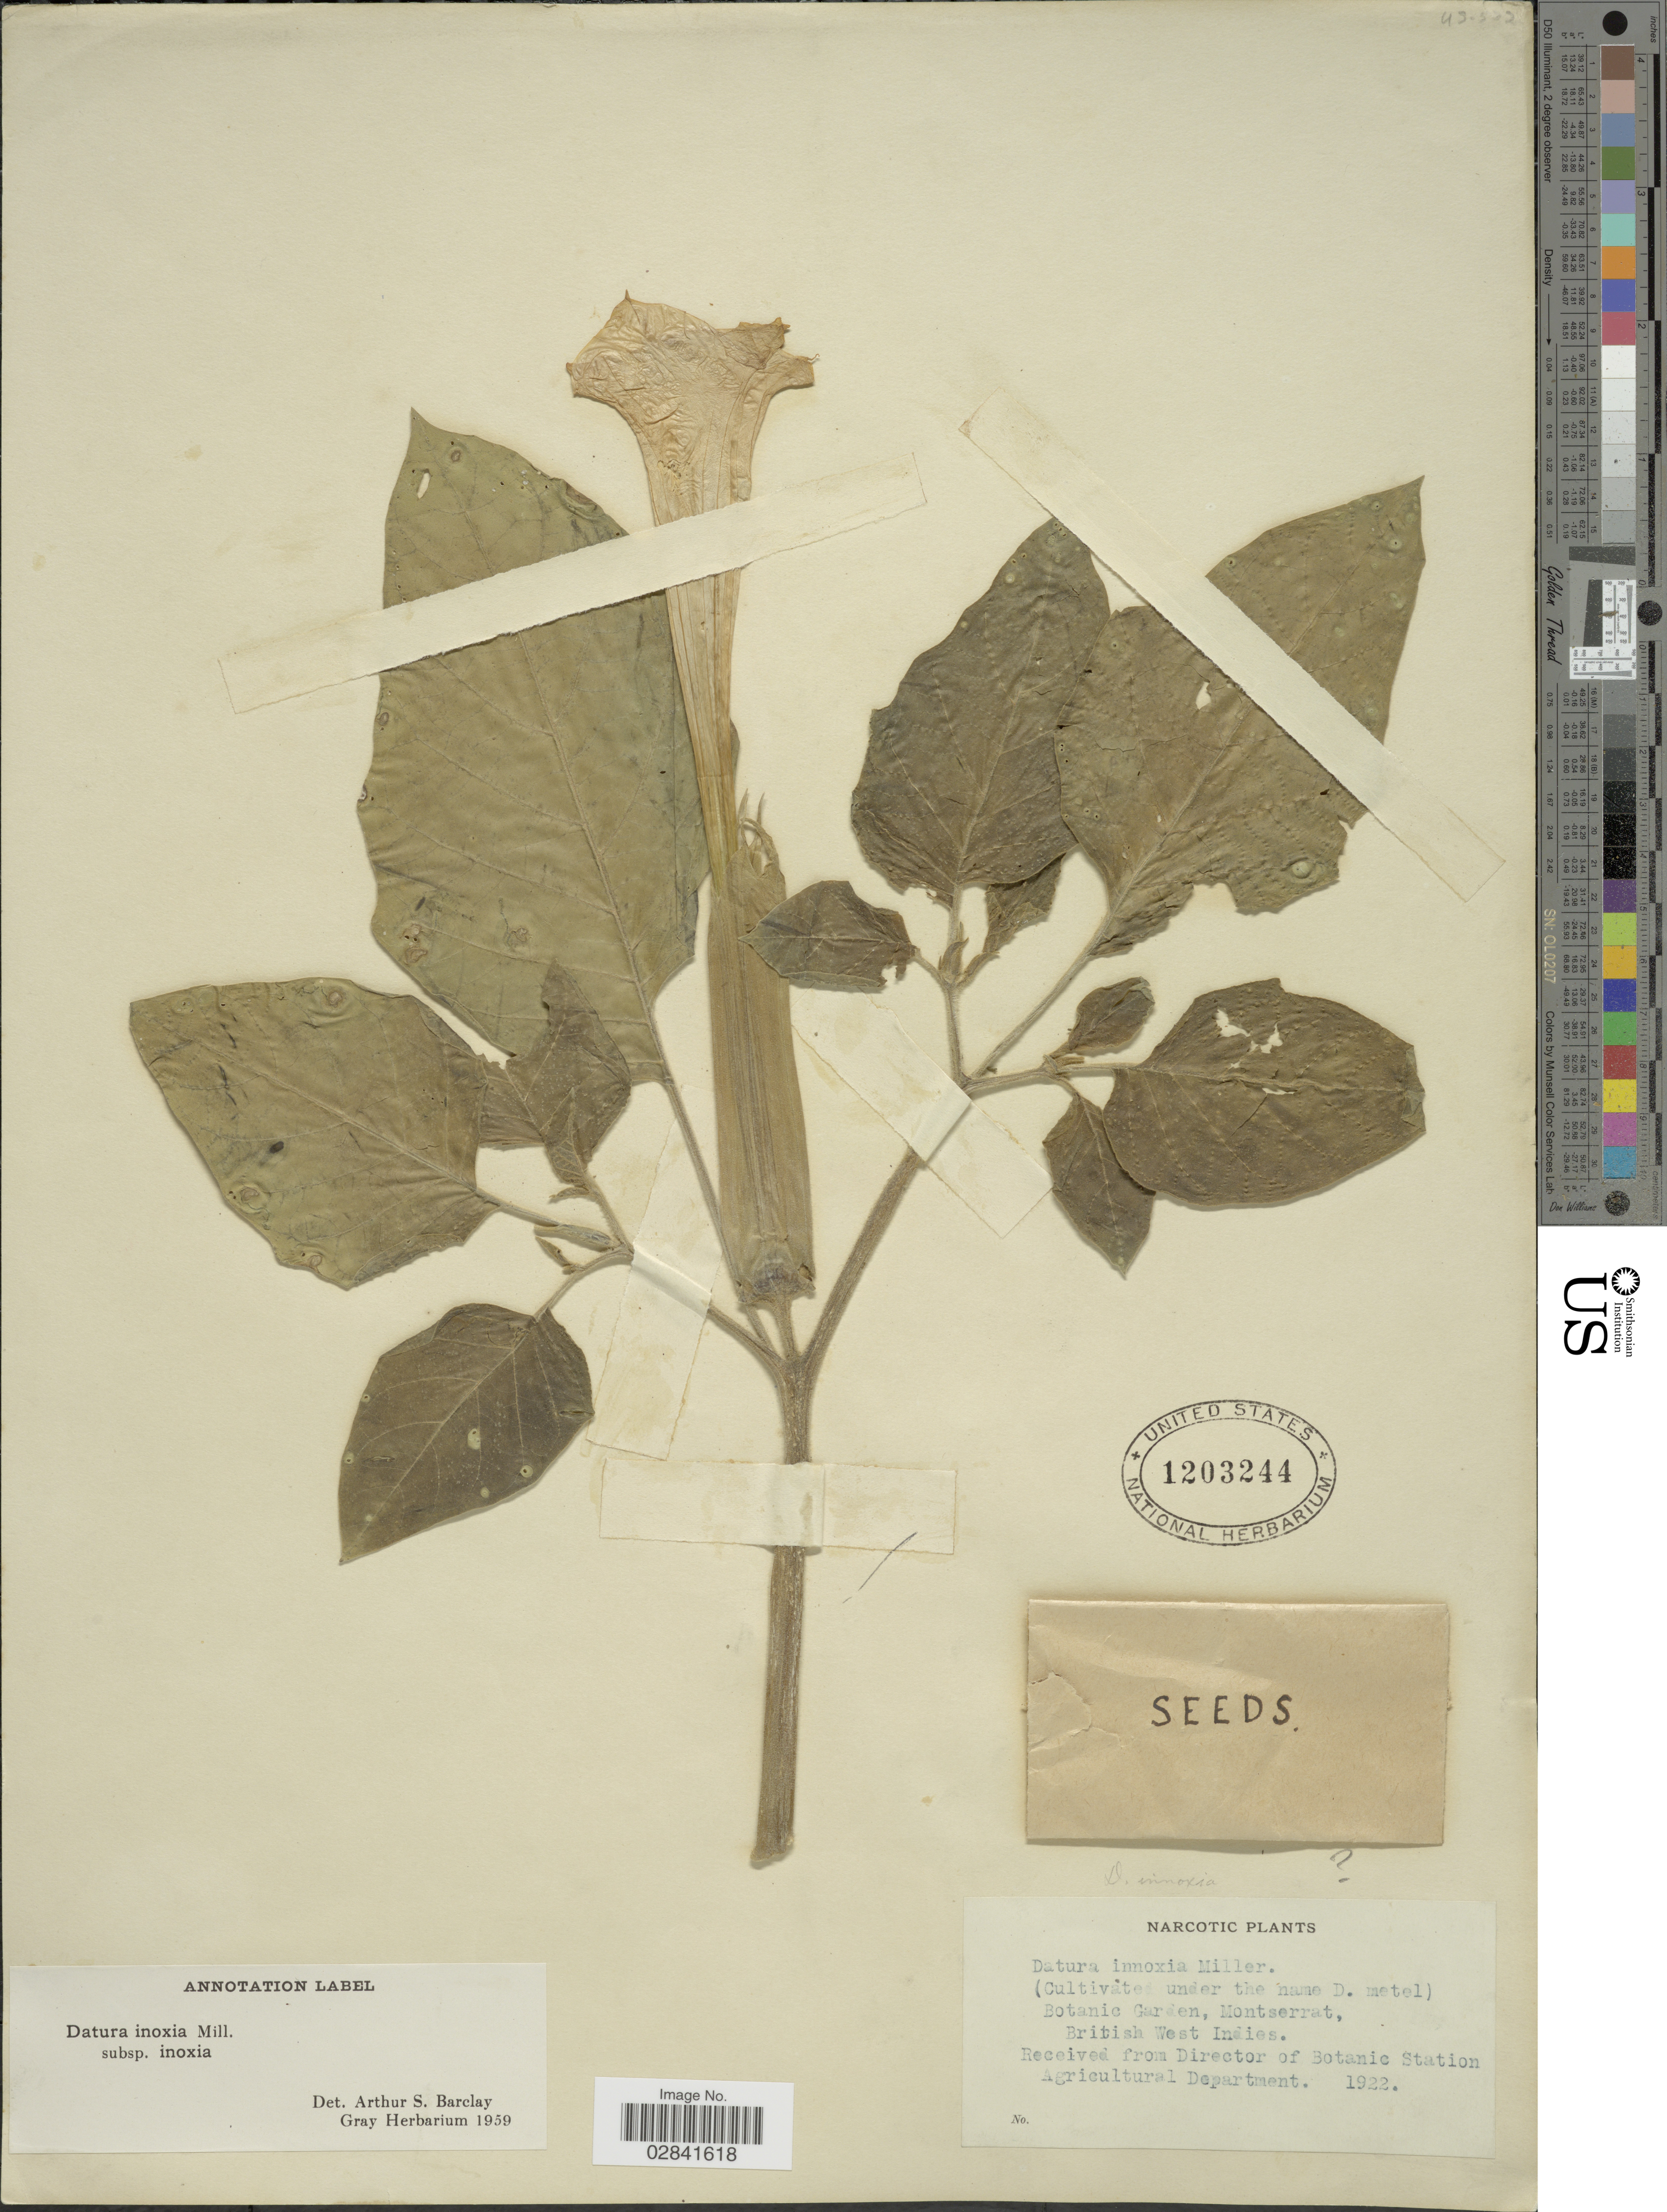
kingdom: Plantae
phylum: Tracheophyta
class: Magnoliopsida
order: Solanales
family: Solanaceae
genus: Datura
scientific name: Datura innoxia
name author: Mill.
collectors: Botanic Station Agricultural Department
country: Montserrat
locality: Botanic Garden, Montserrat, British West Indies.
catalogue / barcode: US 1203244